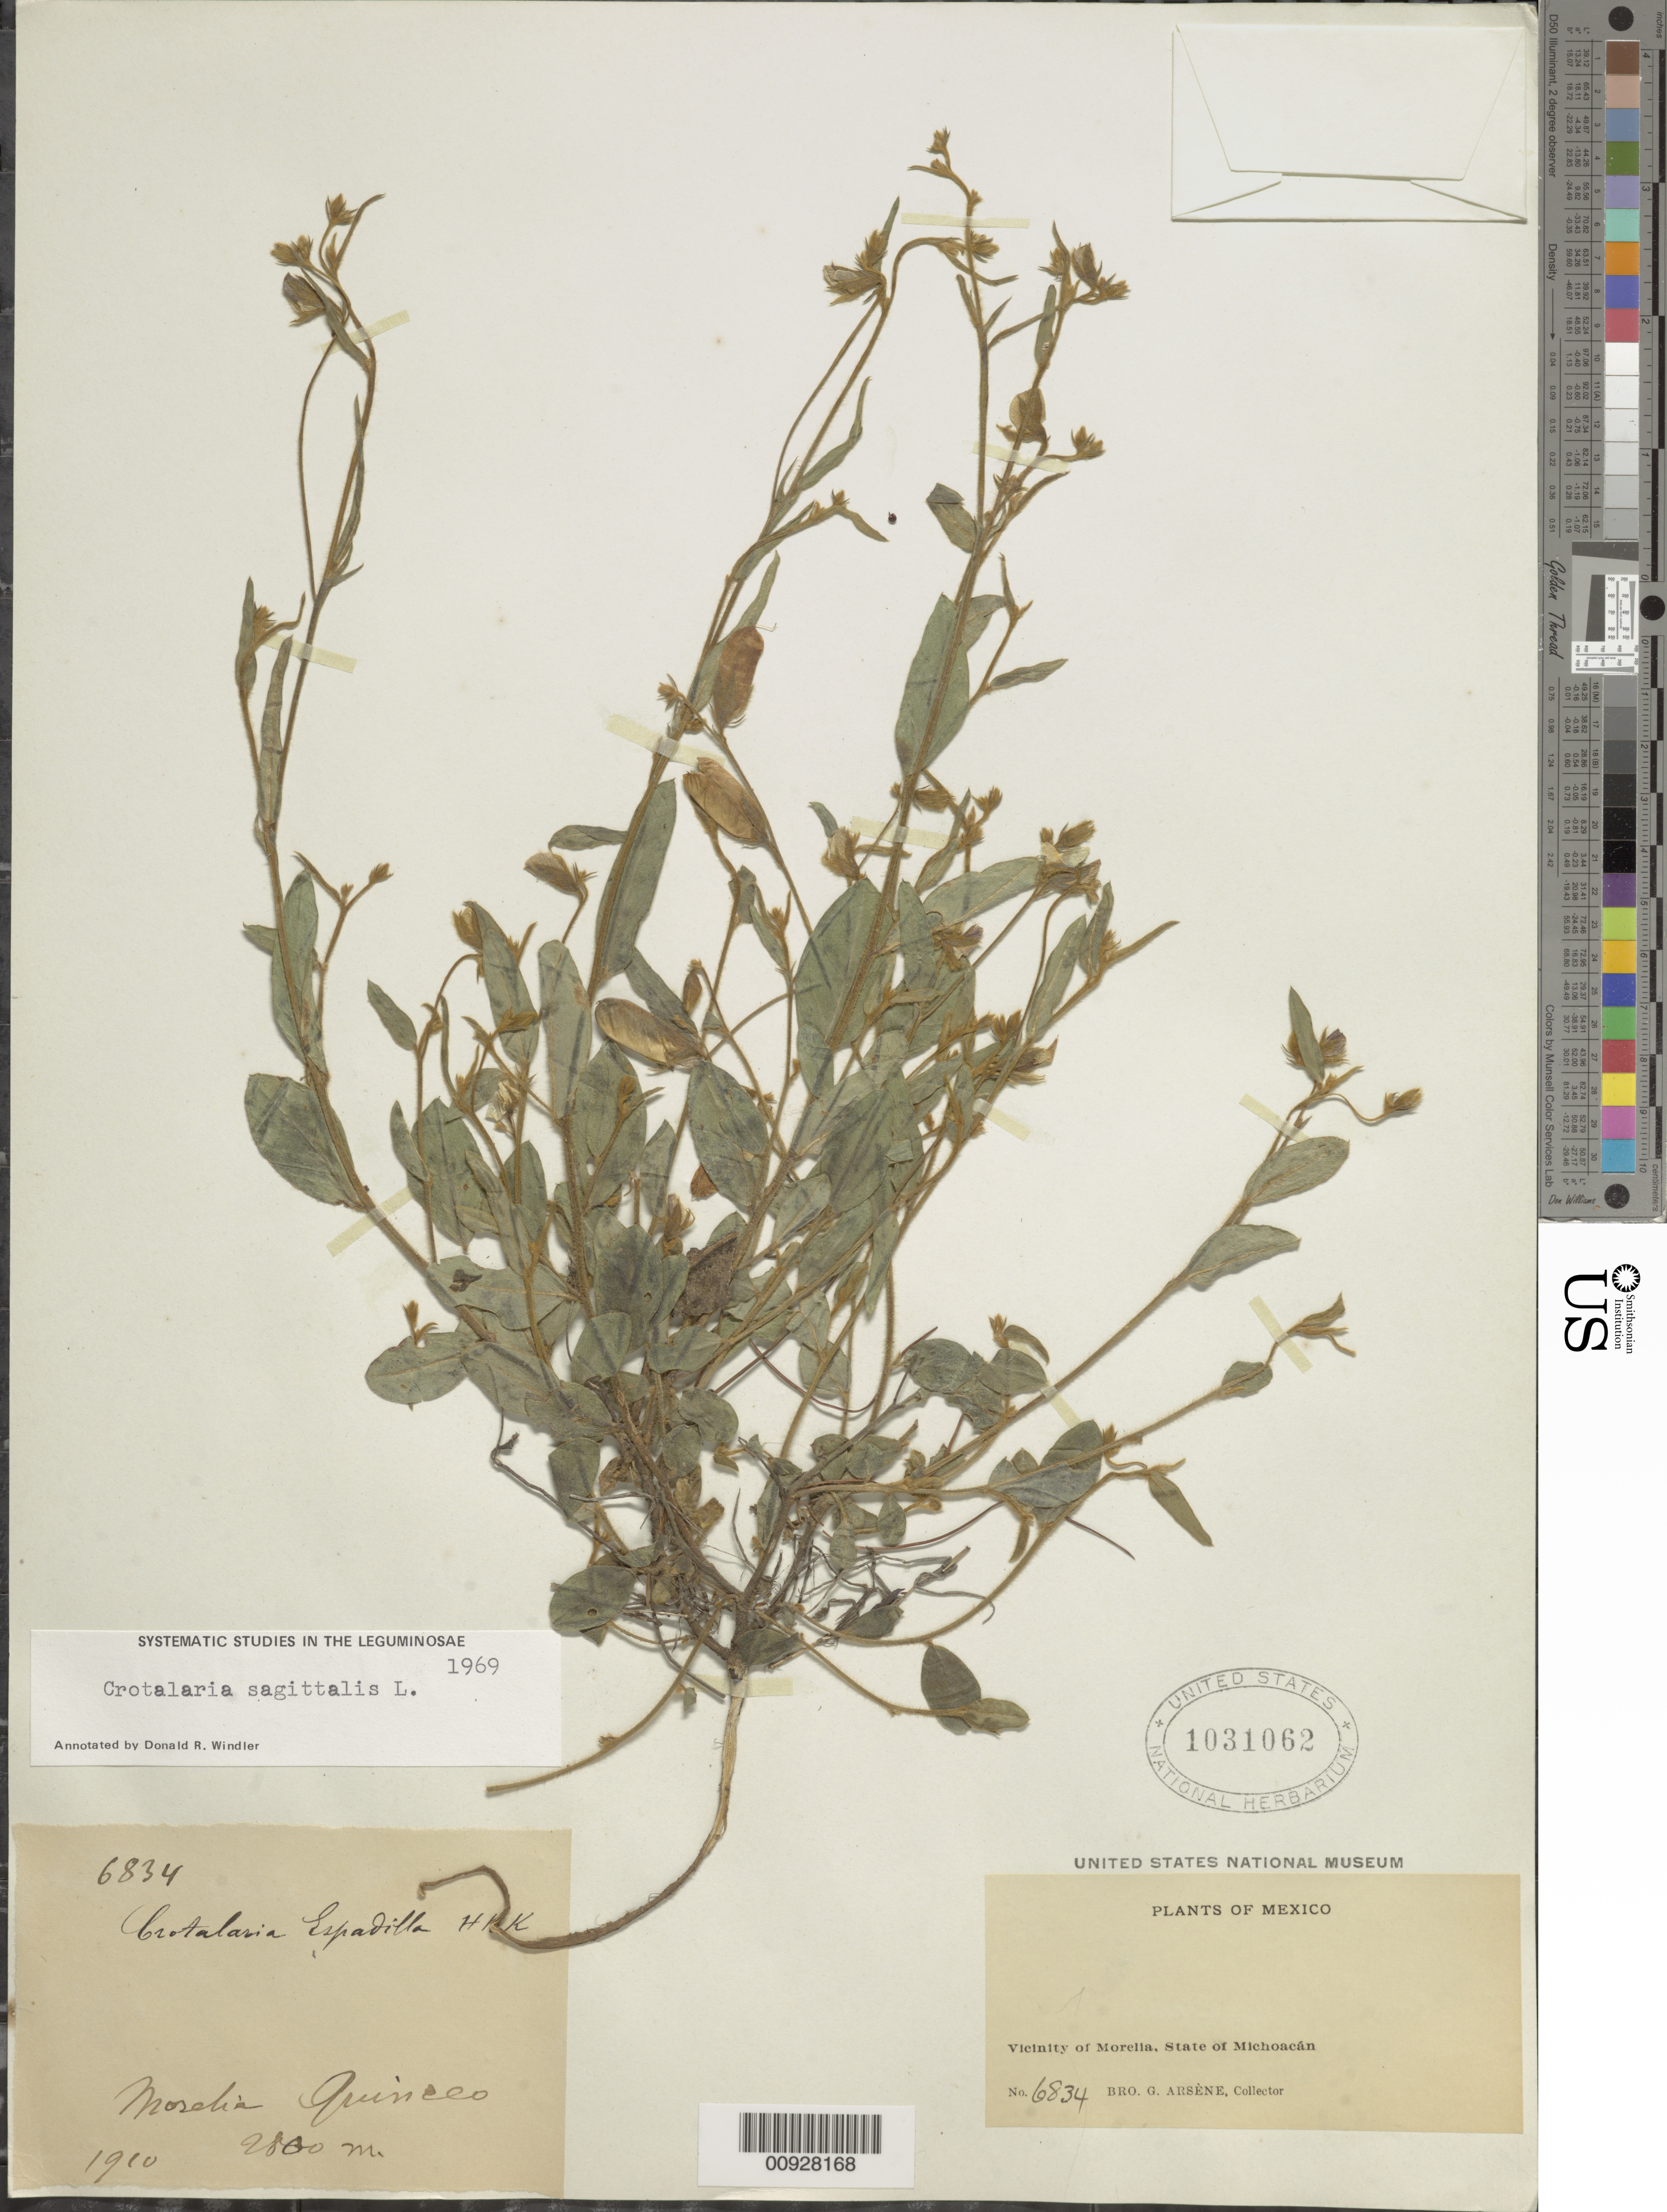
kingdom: Plantae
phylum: Tracheophyta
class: Magnoliopsida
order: Fabales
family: Fabaceae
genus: Crotalaria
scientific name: Crotalaria sagittalis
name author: L.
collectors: Bro. G. Arsène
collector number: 6834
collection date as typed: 1910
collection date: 1910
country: Mexico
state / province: Michoacán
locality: Morelia Quinceo. State of Michoacán.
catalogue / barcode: US 1031062